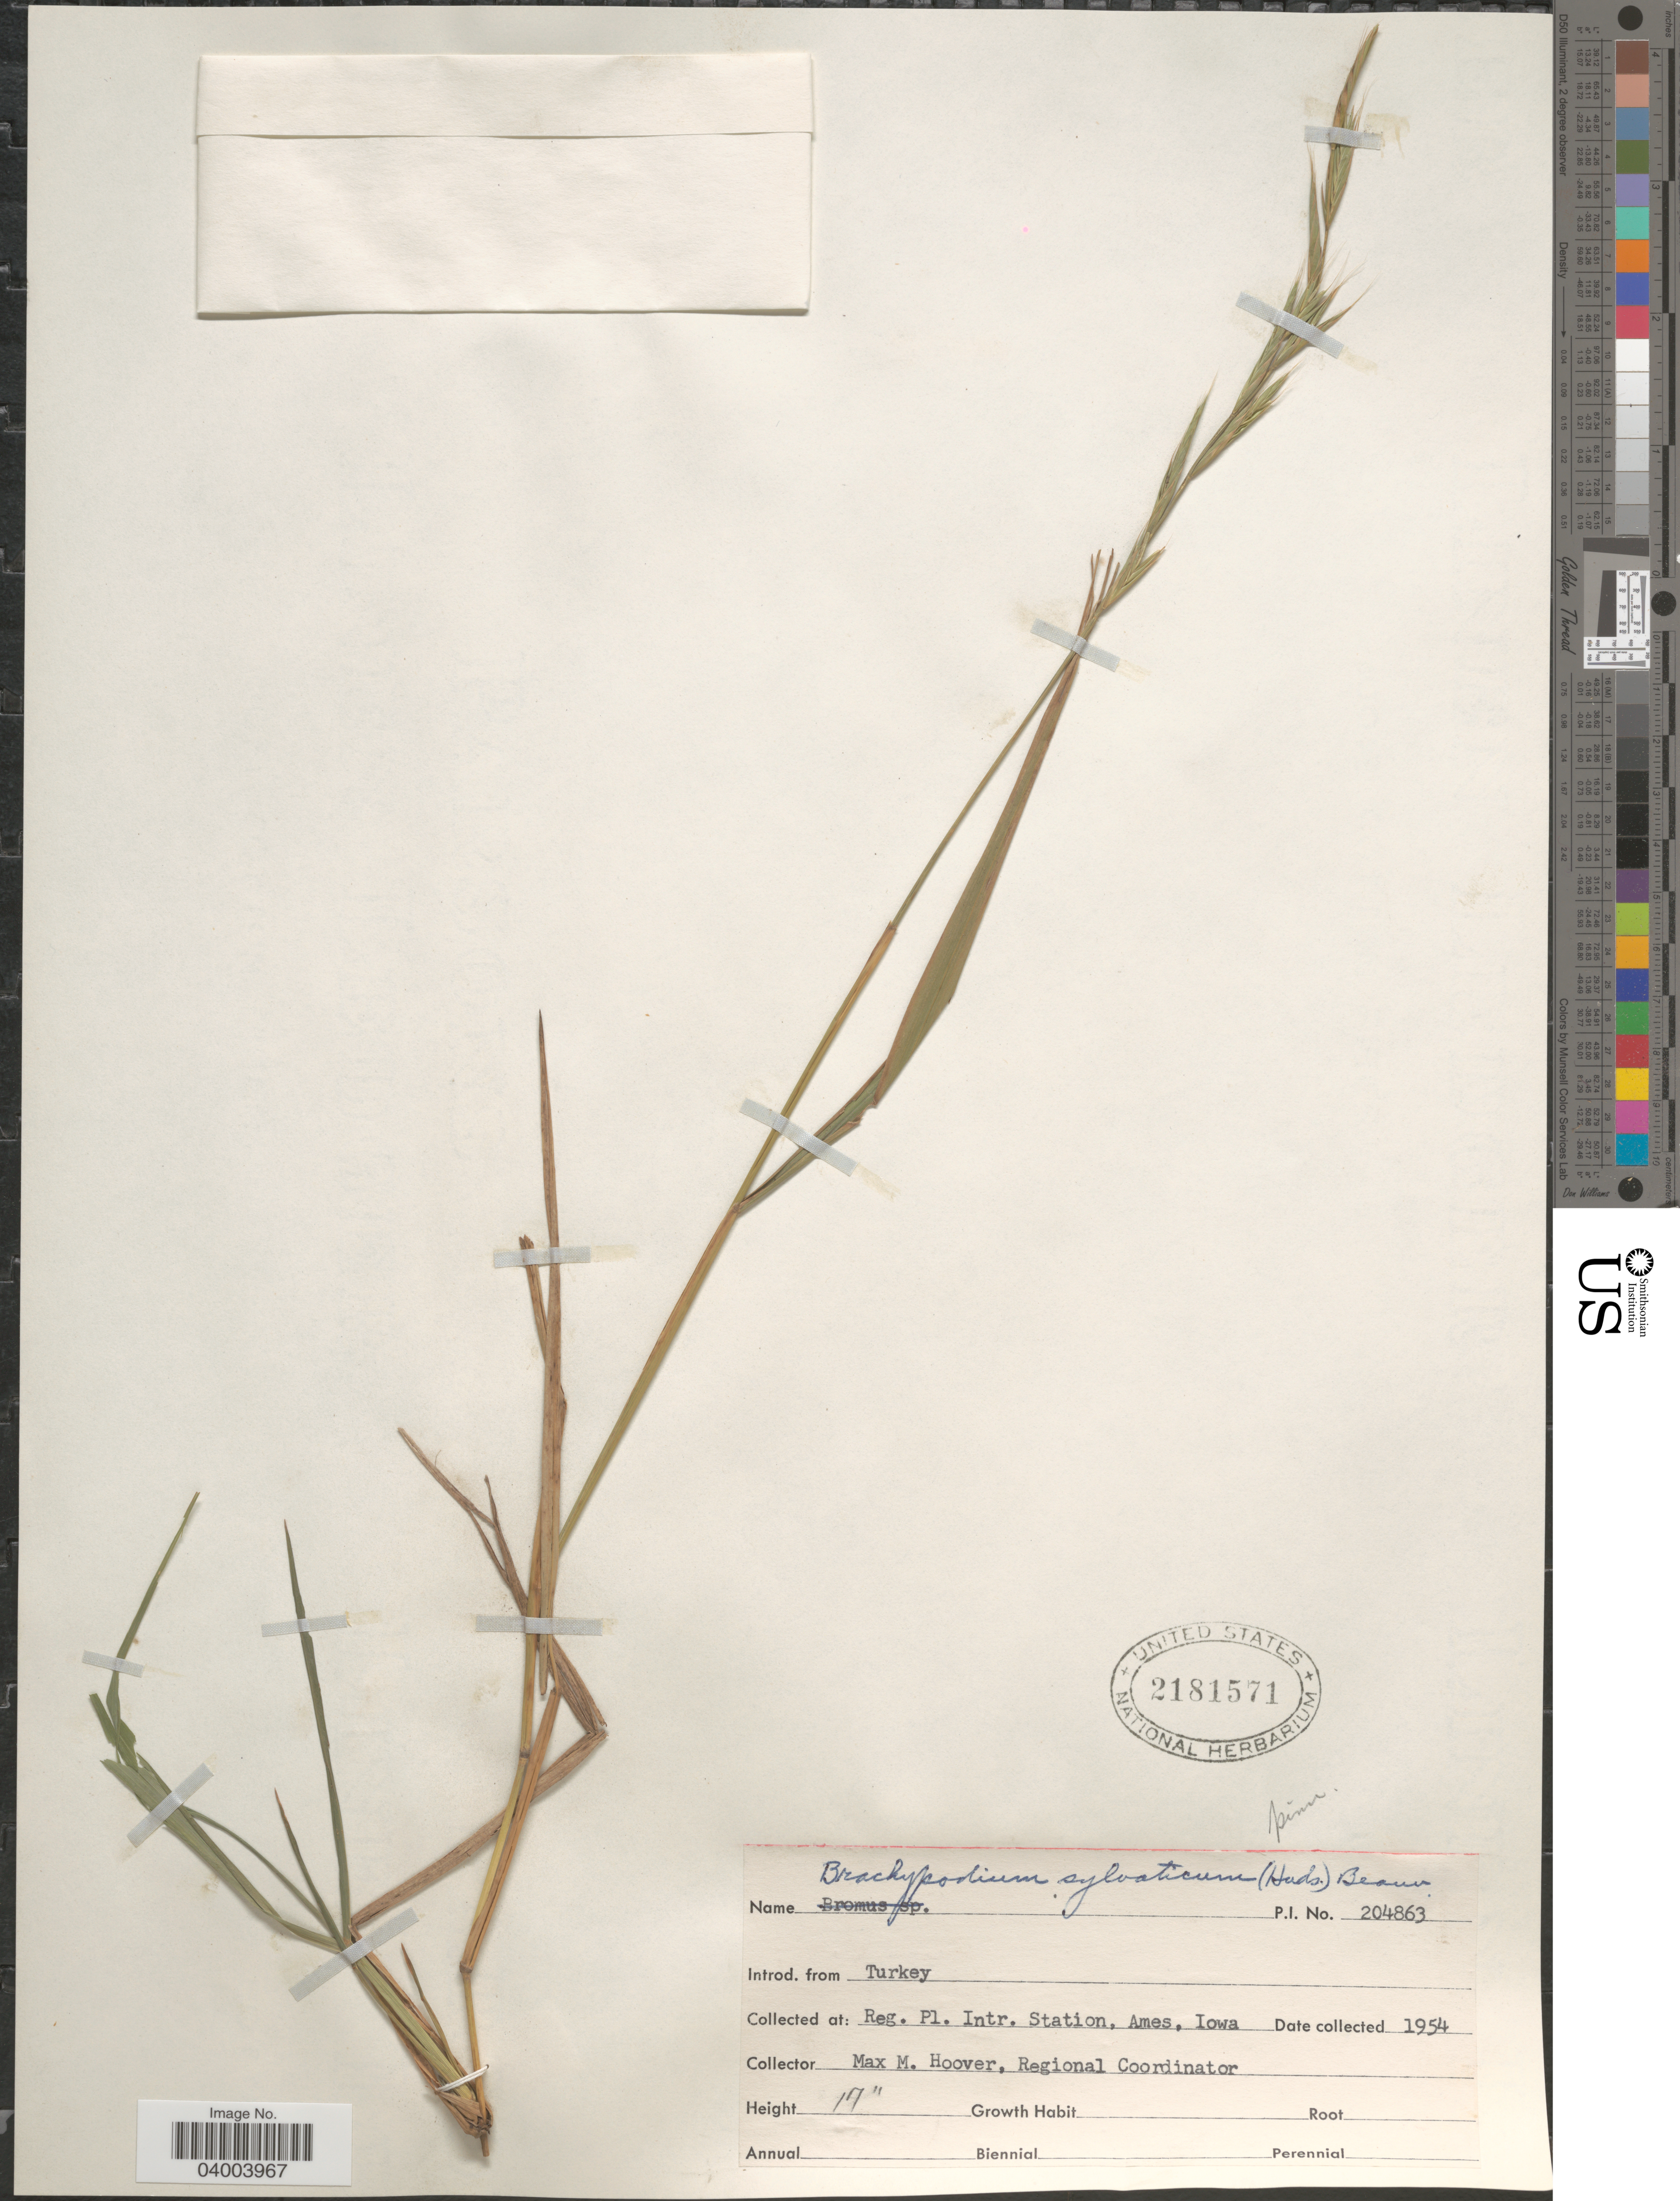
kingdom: Plantae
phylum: Tracheophyta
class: Liliopsida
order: Poales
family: Poaceae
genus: Brachypodium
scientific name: Brachypodium pinnatum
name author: (L.) P. Beauv.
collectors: M. Hoover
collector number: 204863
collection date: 1954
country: United States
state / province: Iowa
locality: Reg. Pl. Intr. Station, Ames.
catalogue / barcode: US 2181571